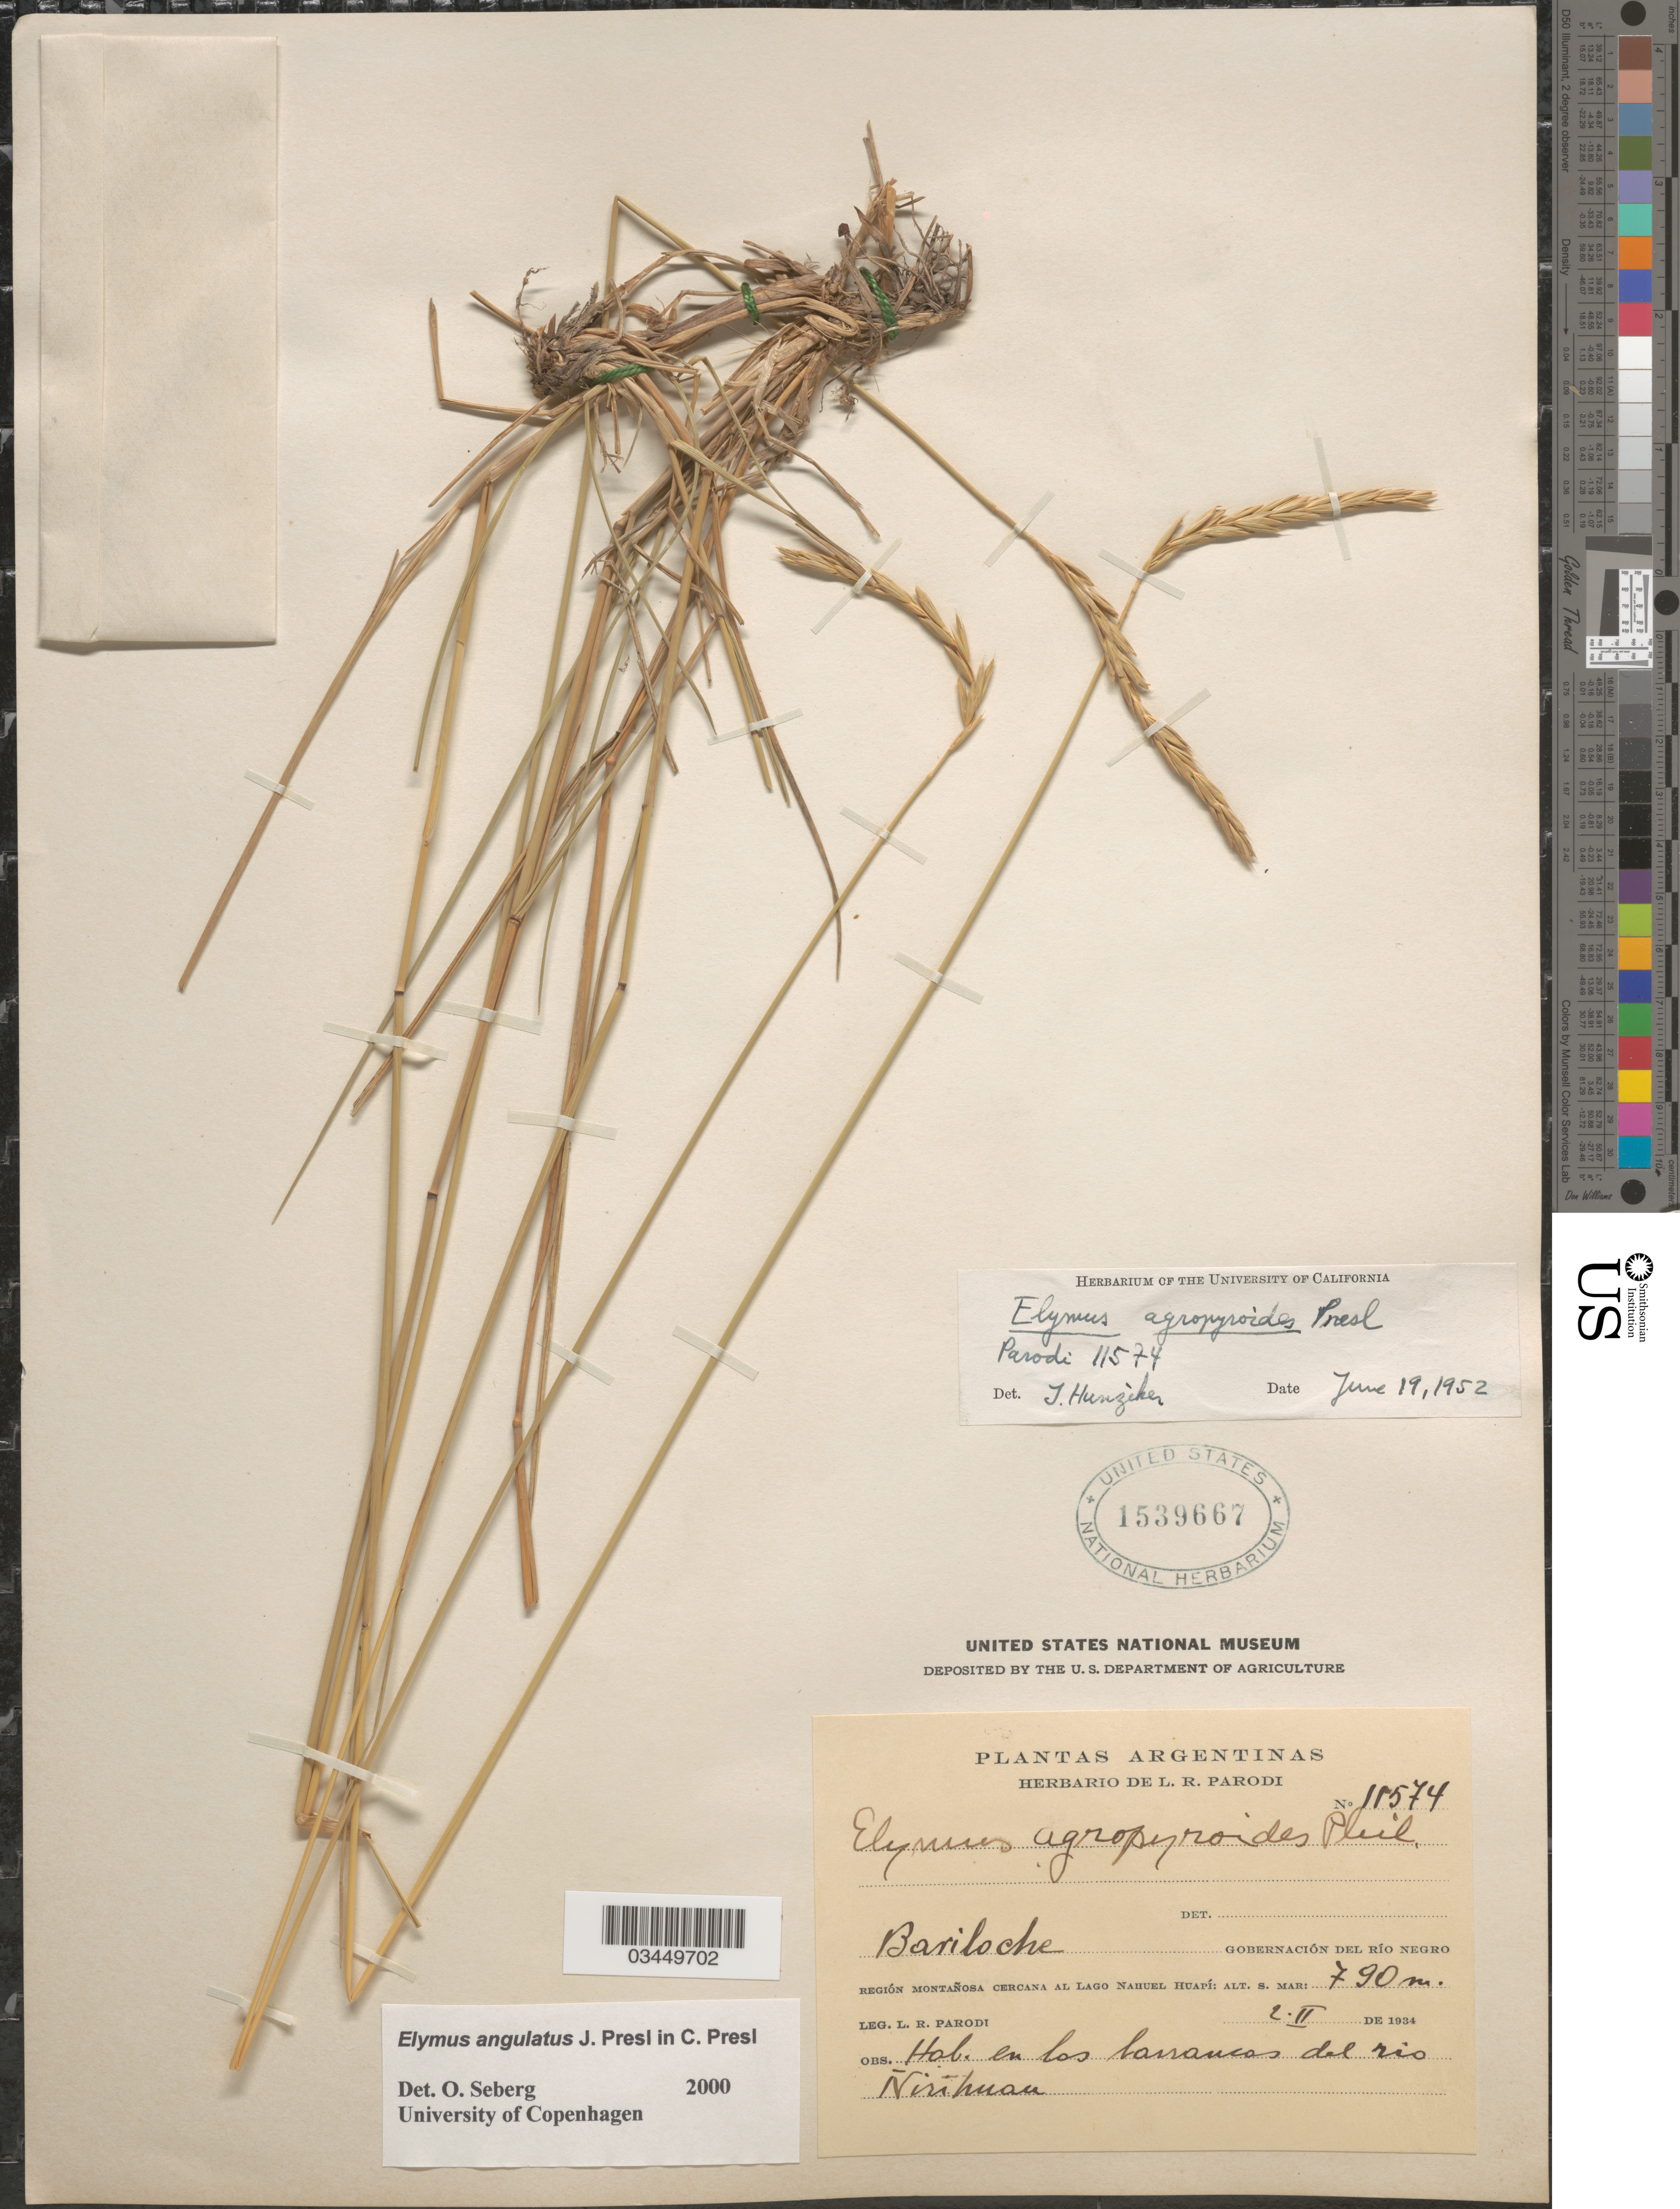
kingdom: Plantae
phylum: Tracheophyta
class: Liliopsida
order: Poales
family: Poaceae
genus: Elymus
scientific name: Elymus angulatus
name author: J. Presl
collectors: L. R. Parodi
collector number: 11574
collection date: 1934-02-02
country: Argentina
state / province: Rio Negro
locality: Bariloche. Gobernación del Río Negro. Región Montañosa cercana al Lago Nahuel Huapí. En los barrancas del rio Ñirihuau.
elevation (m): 790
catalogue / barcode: US 1539667